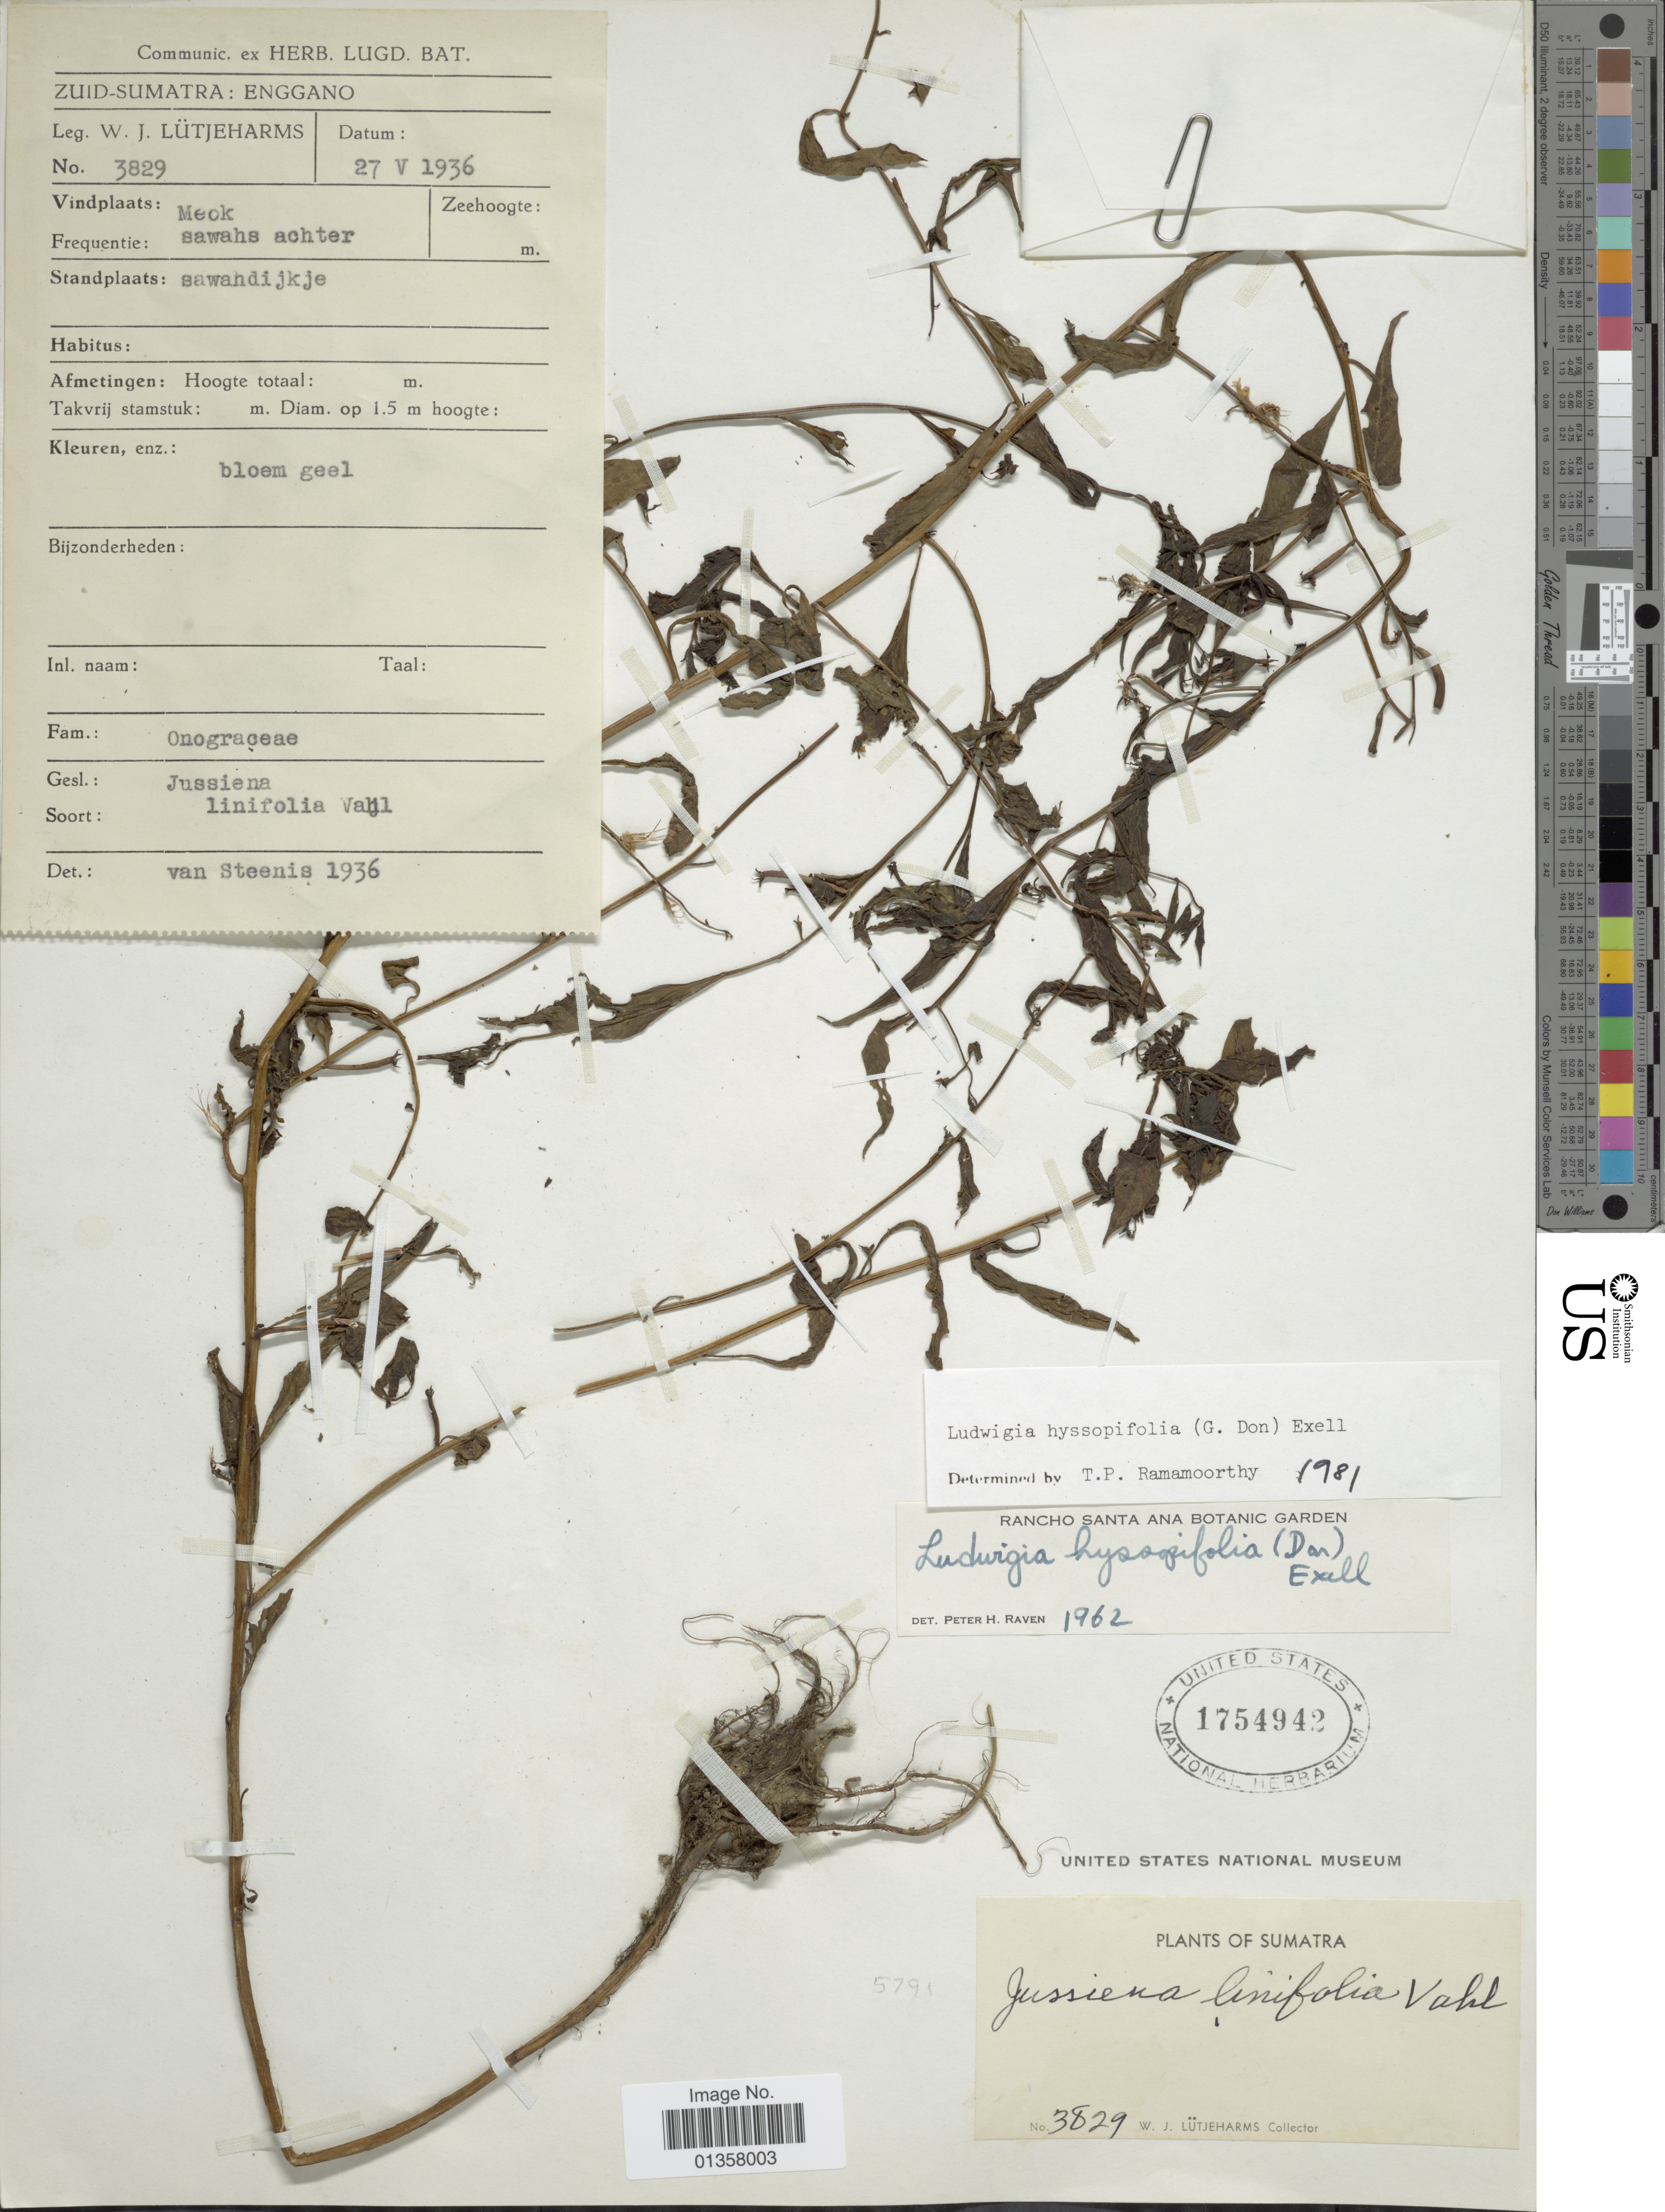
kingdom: Plantae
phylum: Tracheophyta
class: Magnoliopsida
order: Myrtales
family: Onagraceae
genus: Ludwigia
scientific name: Ludwigia hyssopifolia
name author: (G. Don) Exell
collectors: W. Lutjeharms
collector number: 3829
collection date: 1936-05-27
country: Indonesia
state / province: Sumatra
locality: Zuid-Sumatra: Enggano, Meok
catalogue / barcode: US 1754942